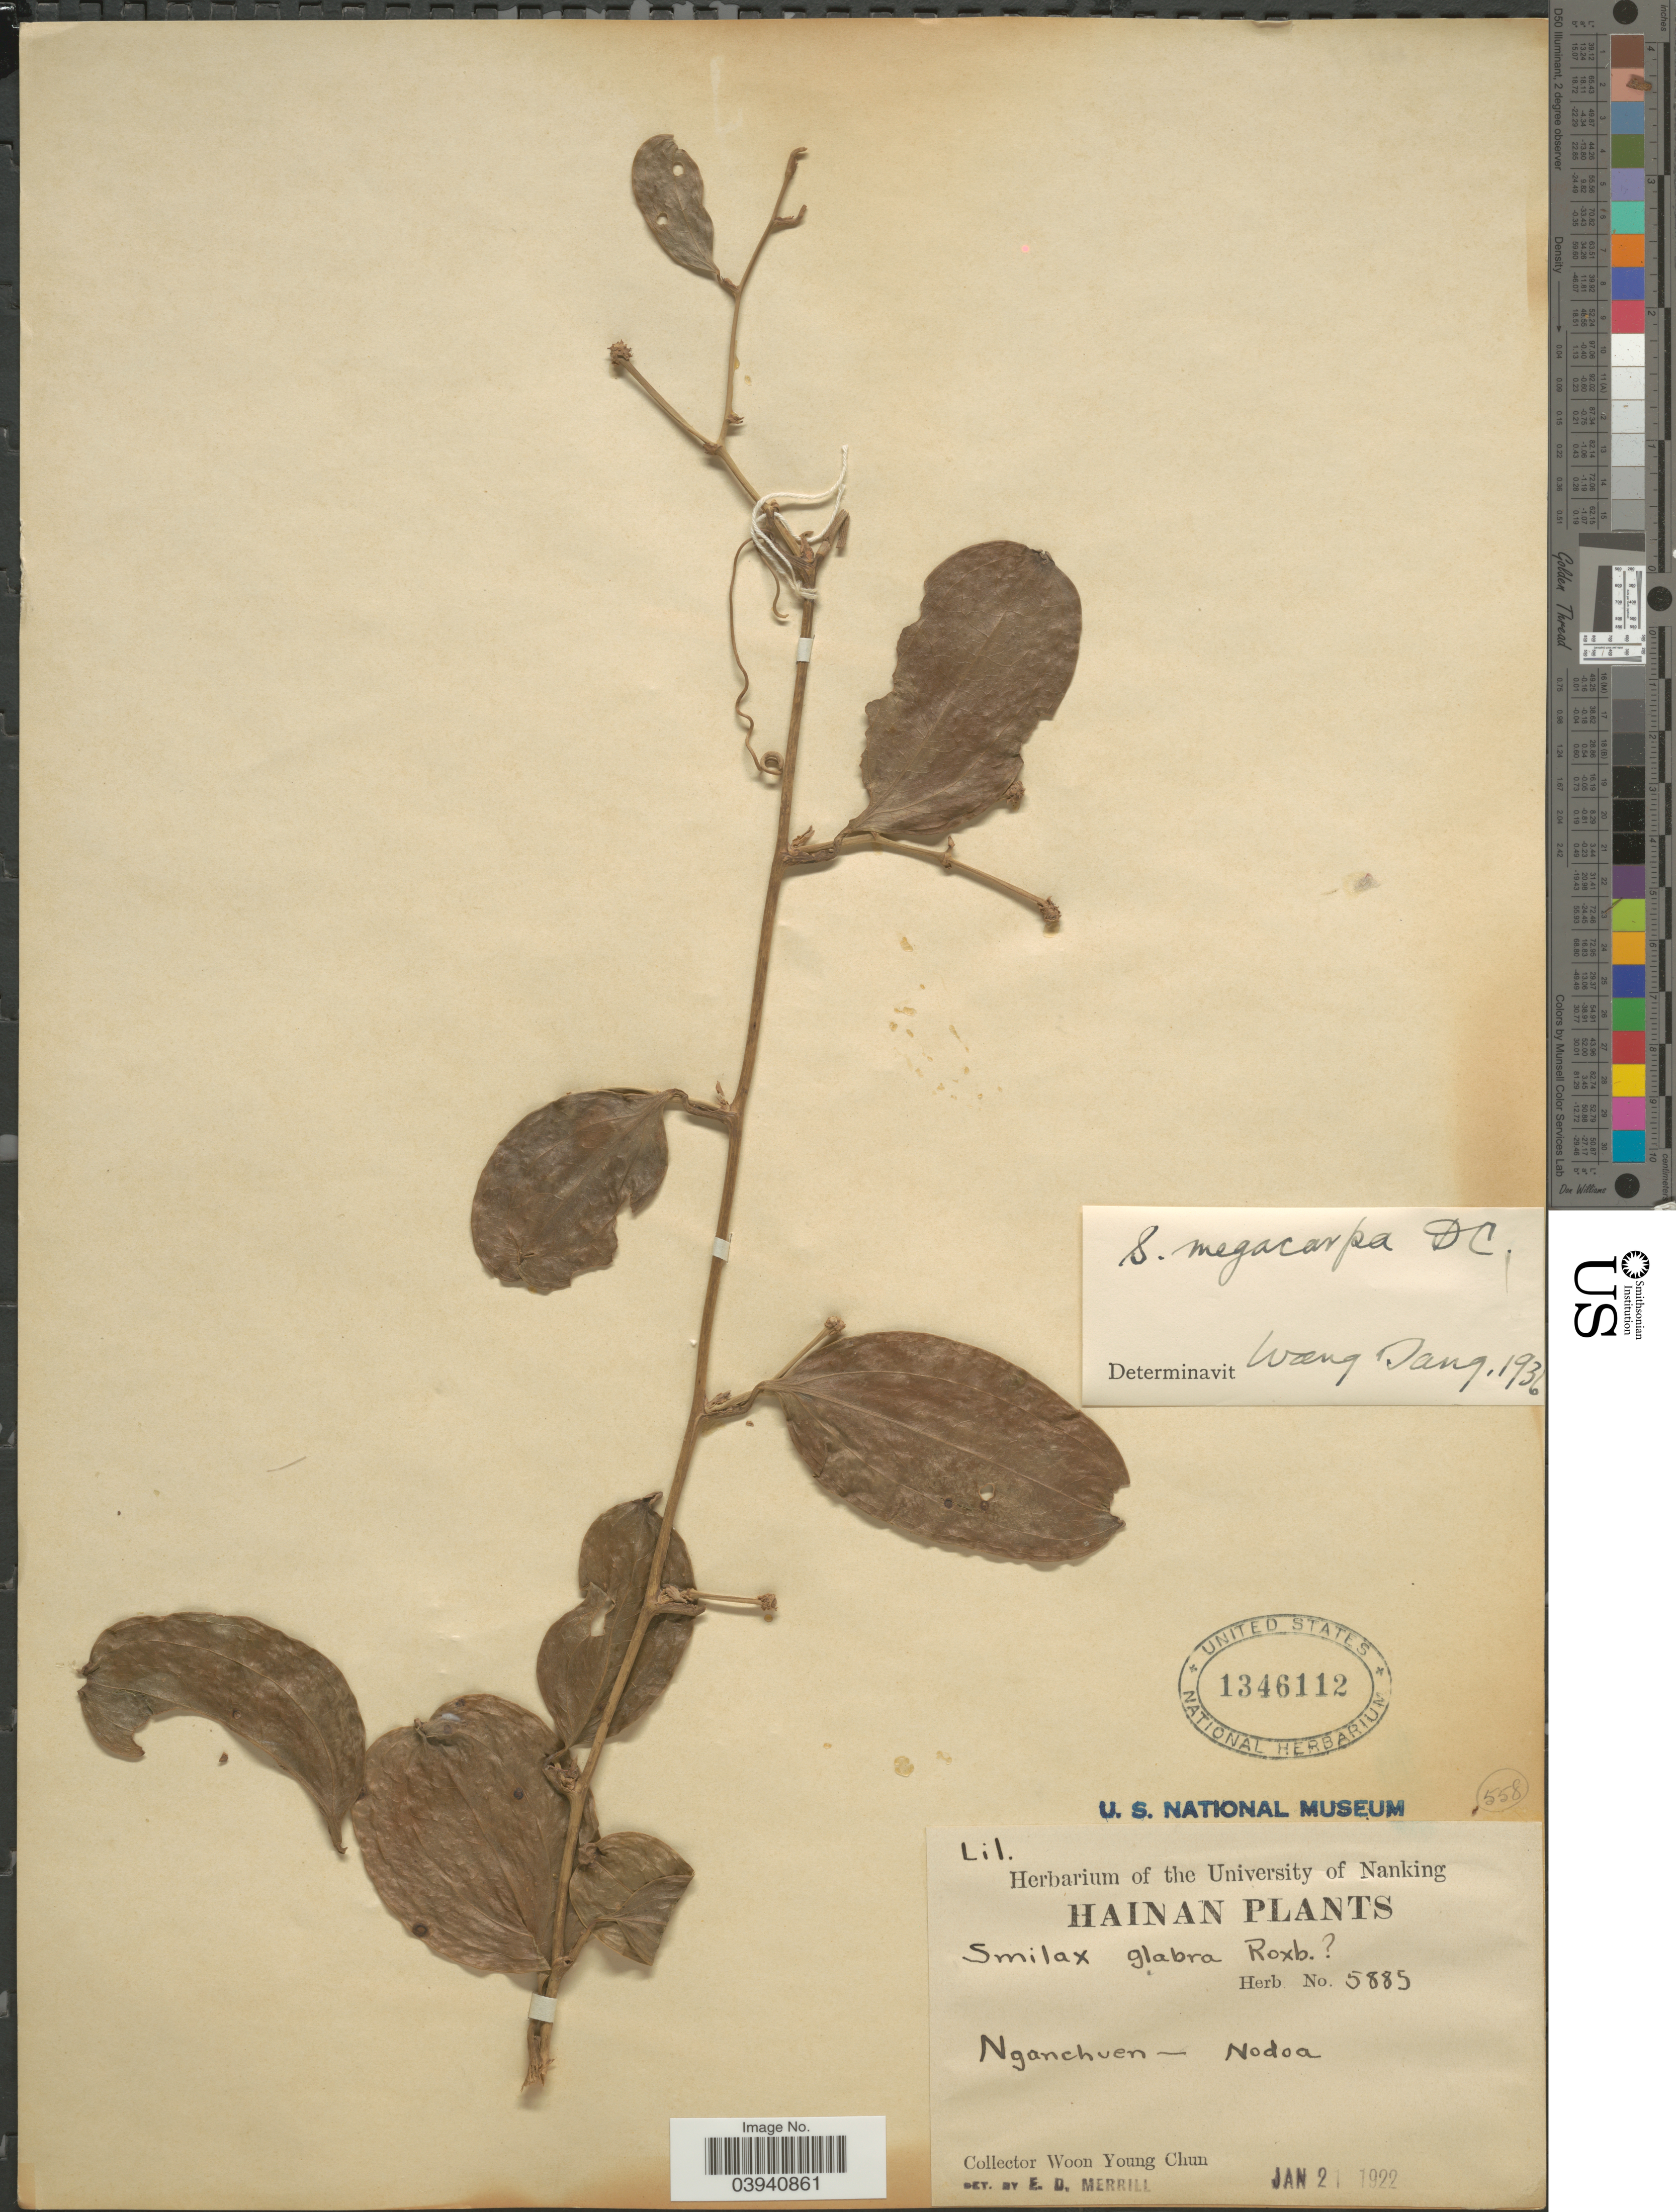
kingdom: Plantae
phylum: Tracheophyta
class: Liliopsida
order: Liliales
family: Smilacaceae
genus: Smilax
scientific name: Smilax megacarpa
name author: Morong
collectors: W. Y. Chun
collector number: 5885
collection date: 1922-01-21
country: China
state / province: Hainan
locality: Nganchuen - Nodoa.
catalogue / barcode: US 1346112